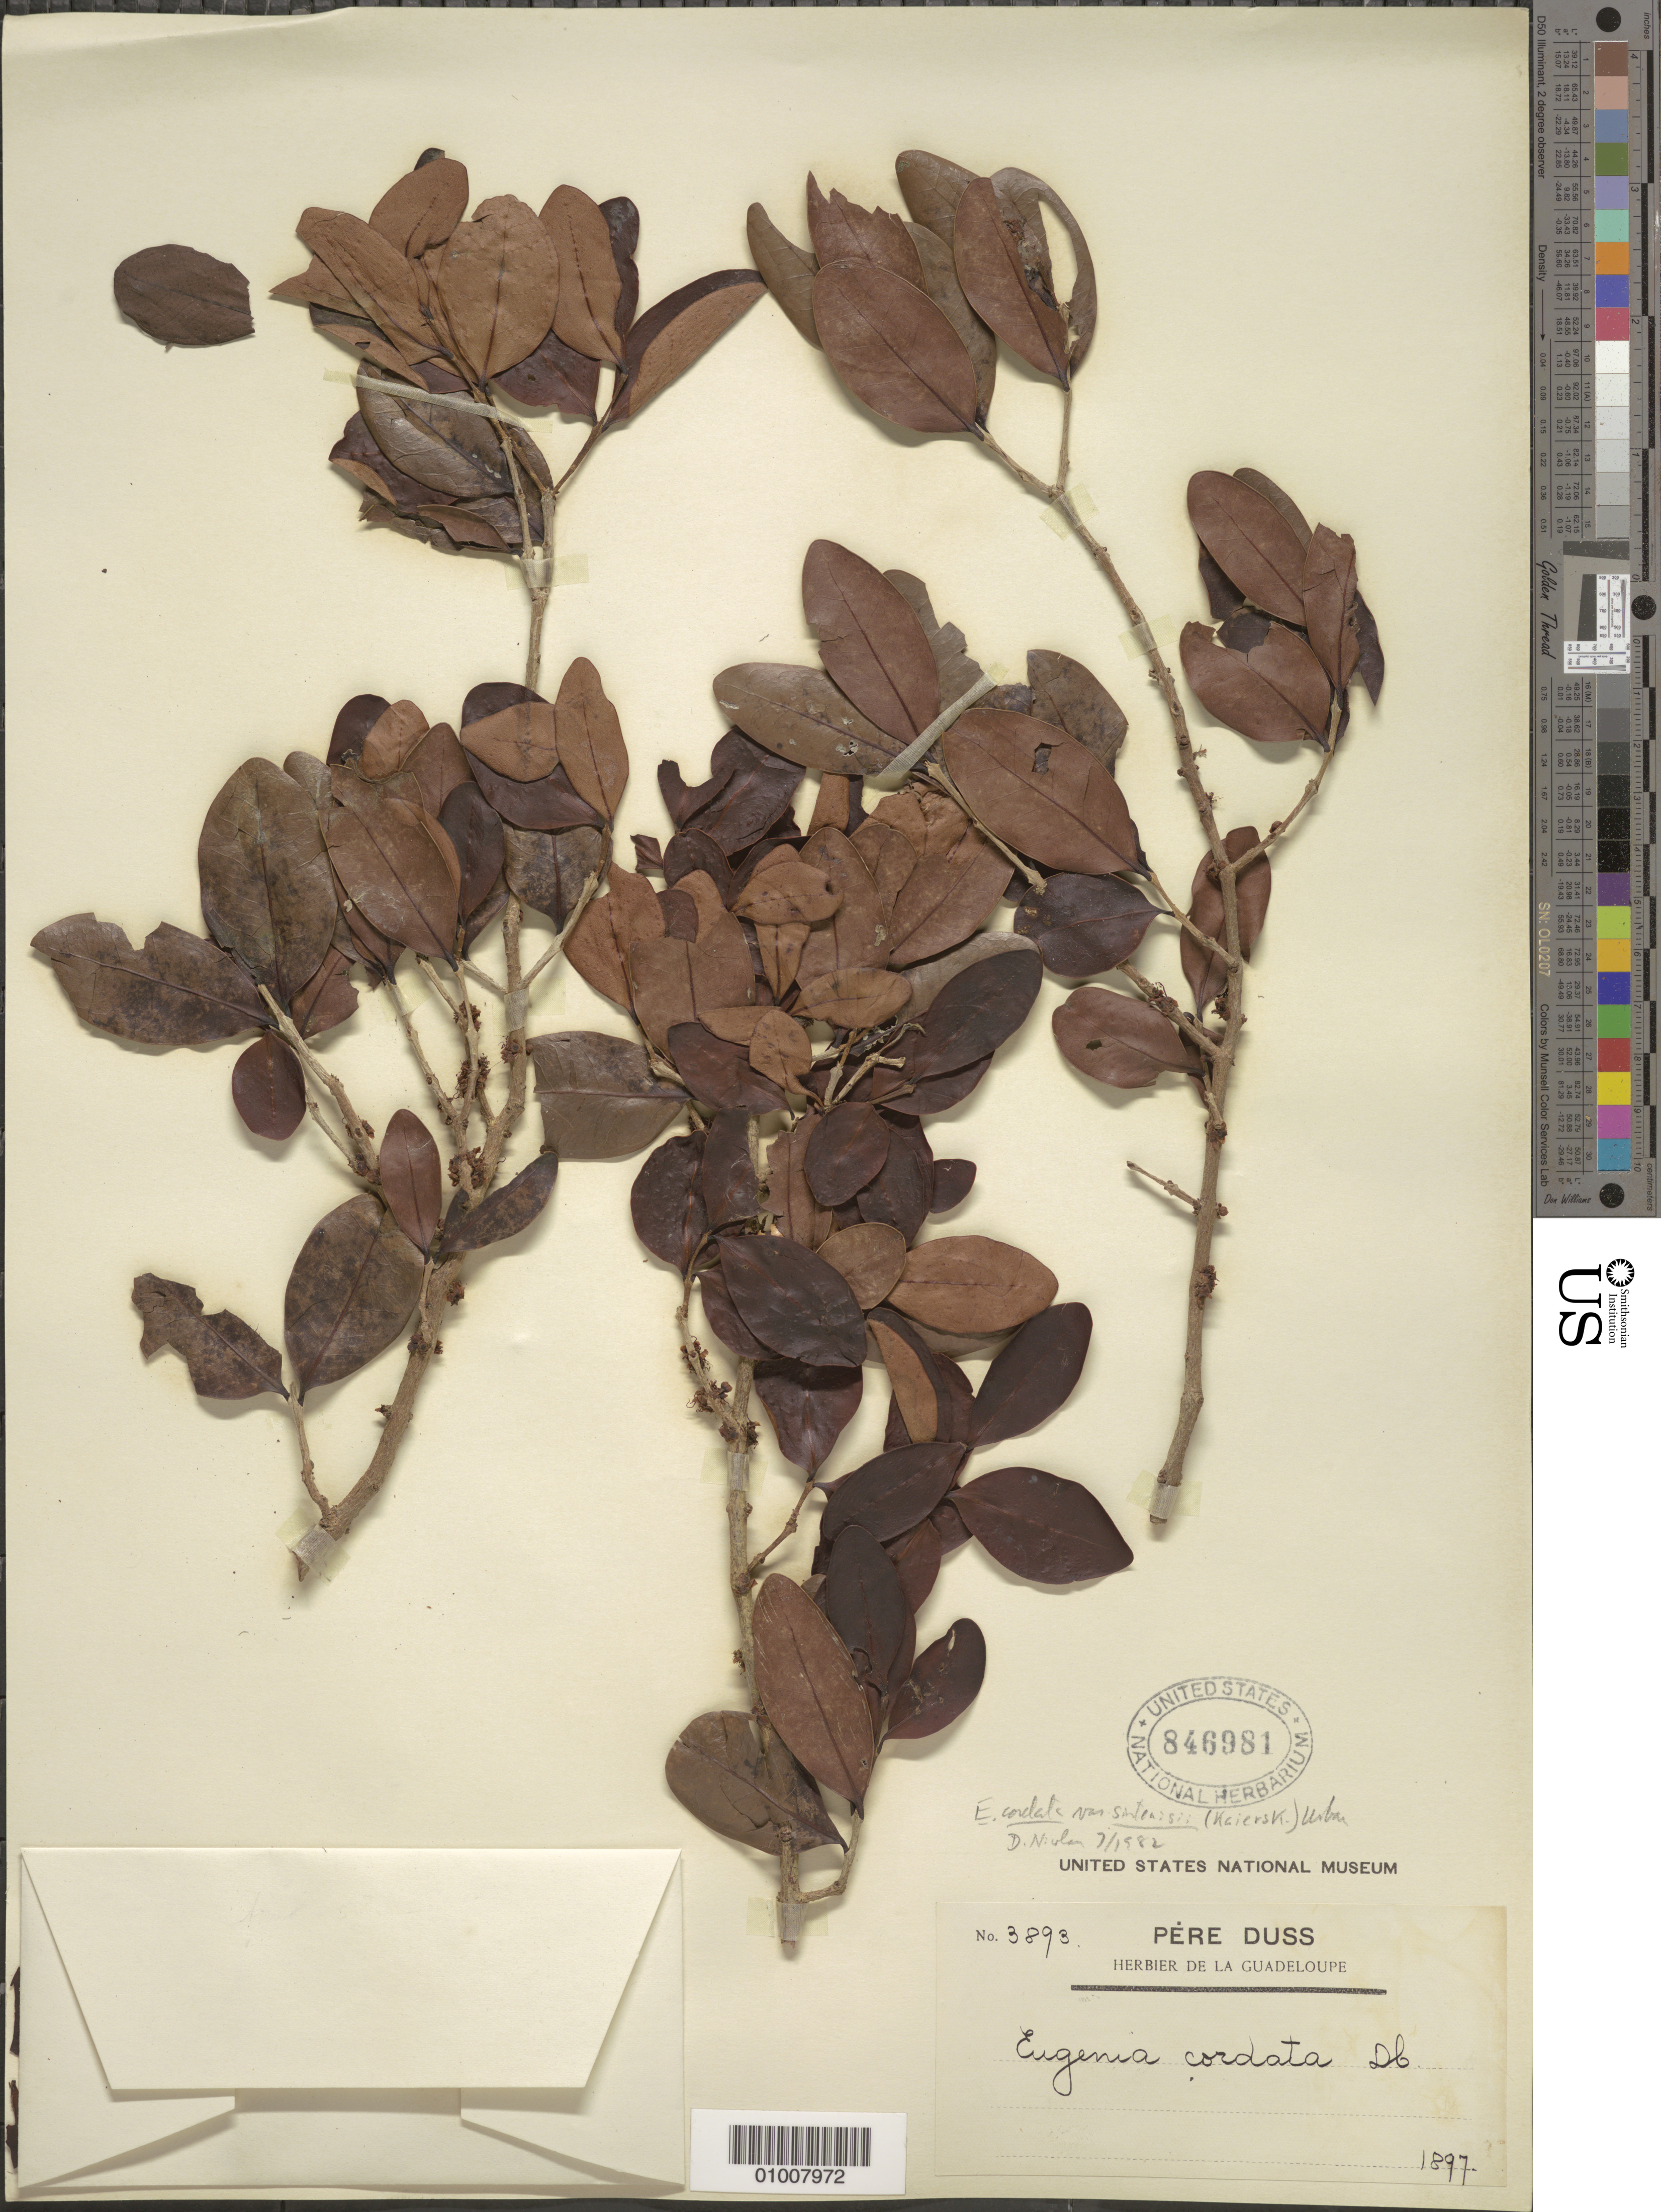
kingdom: Plantae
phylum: Tracheophyta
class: Magnoliopsida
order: Myrtales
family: Myrtaceae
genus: Eugenia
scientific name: Eugenia cordata var. sintenisii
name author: (Kiaersk.) Krug & Urb.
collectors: Père Duss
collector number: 3893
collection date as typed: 1897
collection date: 1897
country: Guadeloupe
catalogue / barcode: US 846981